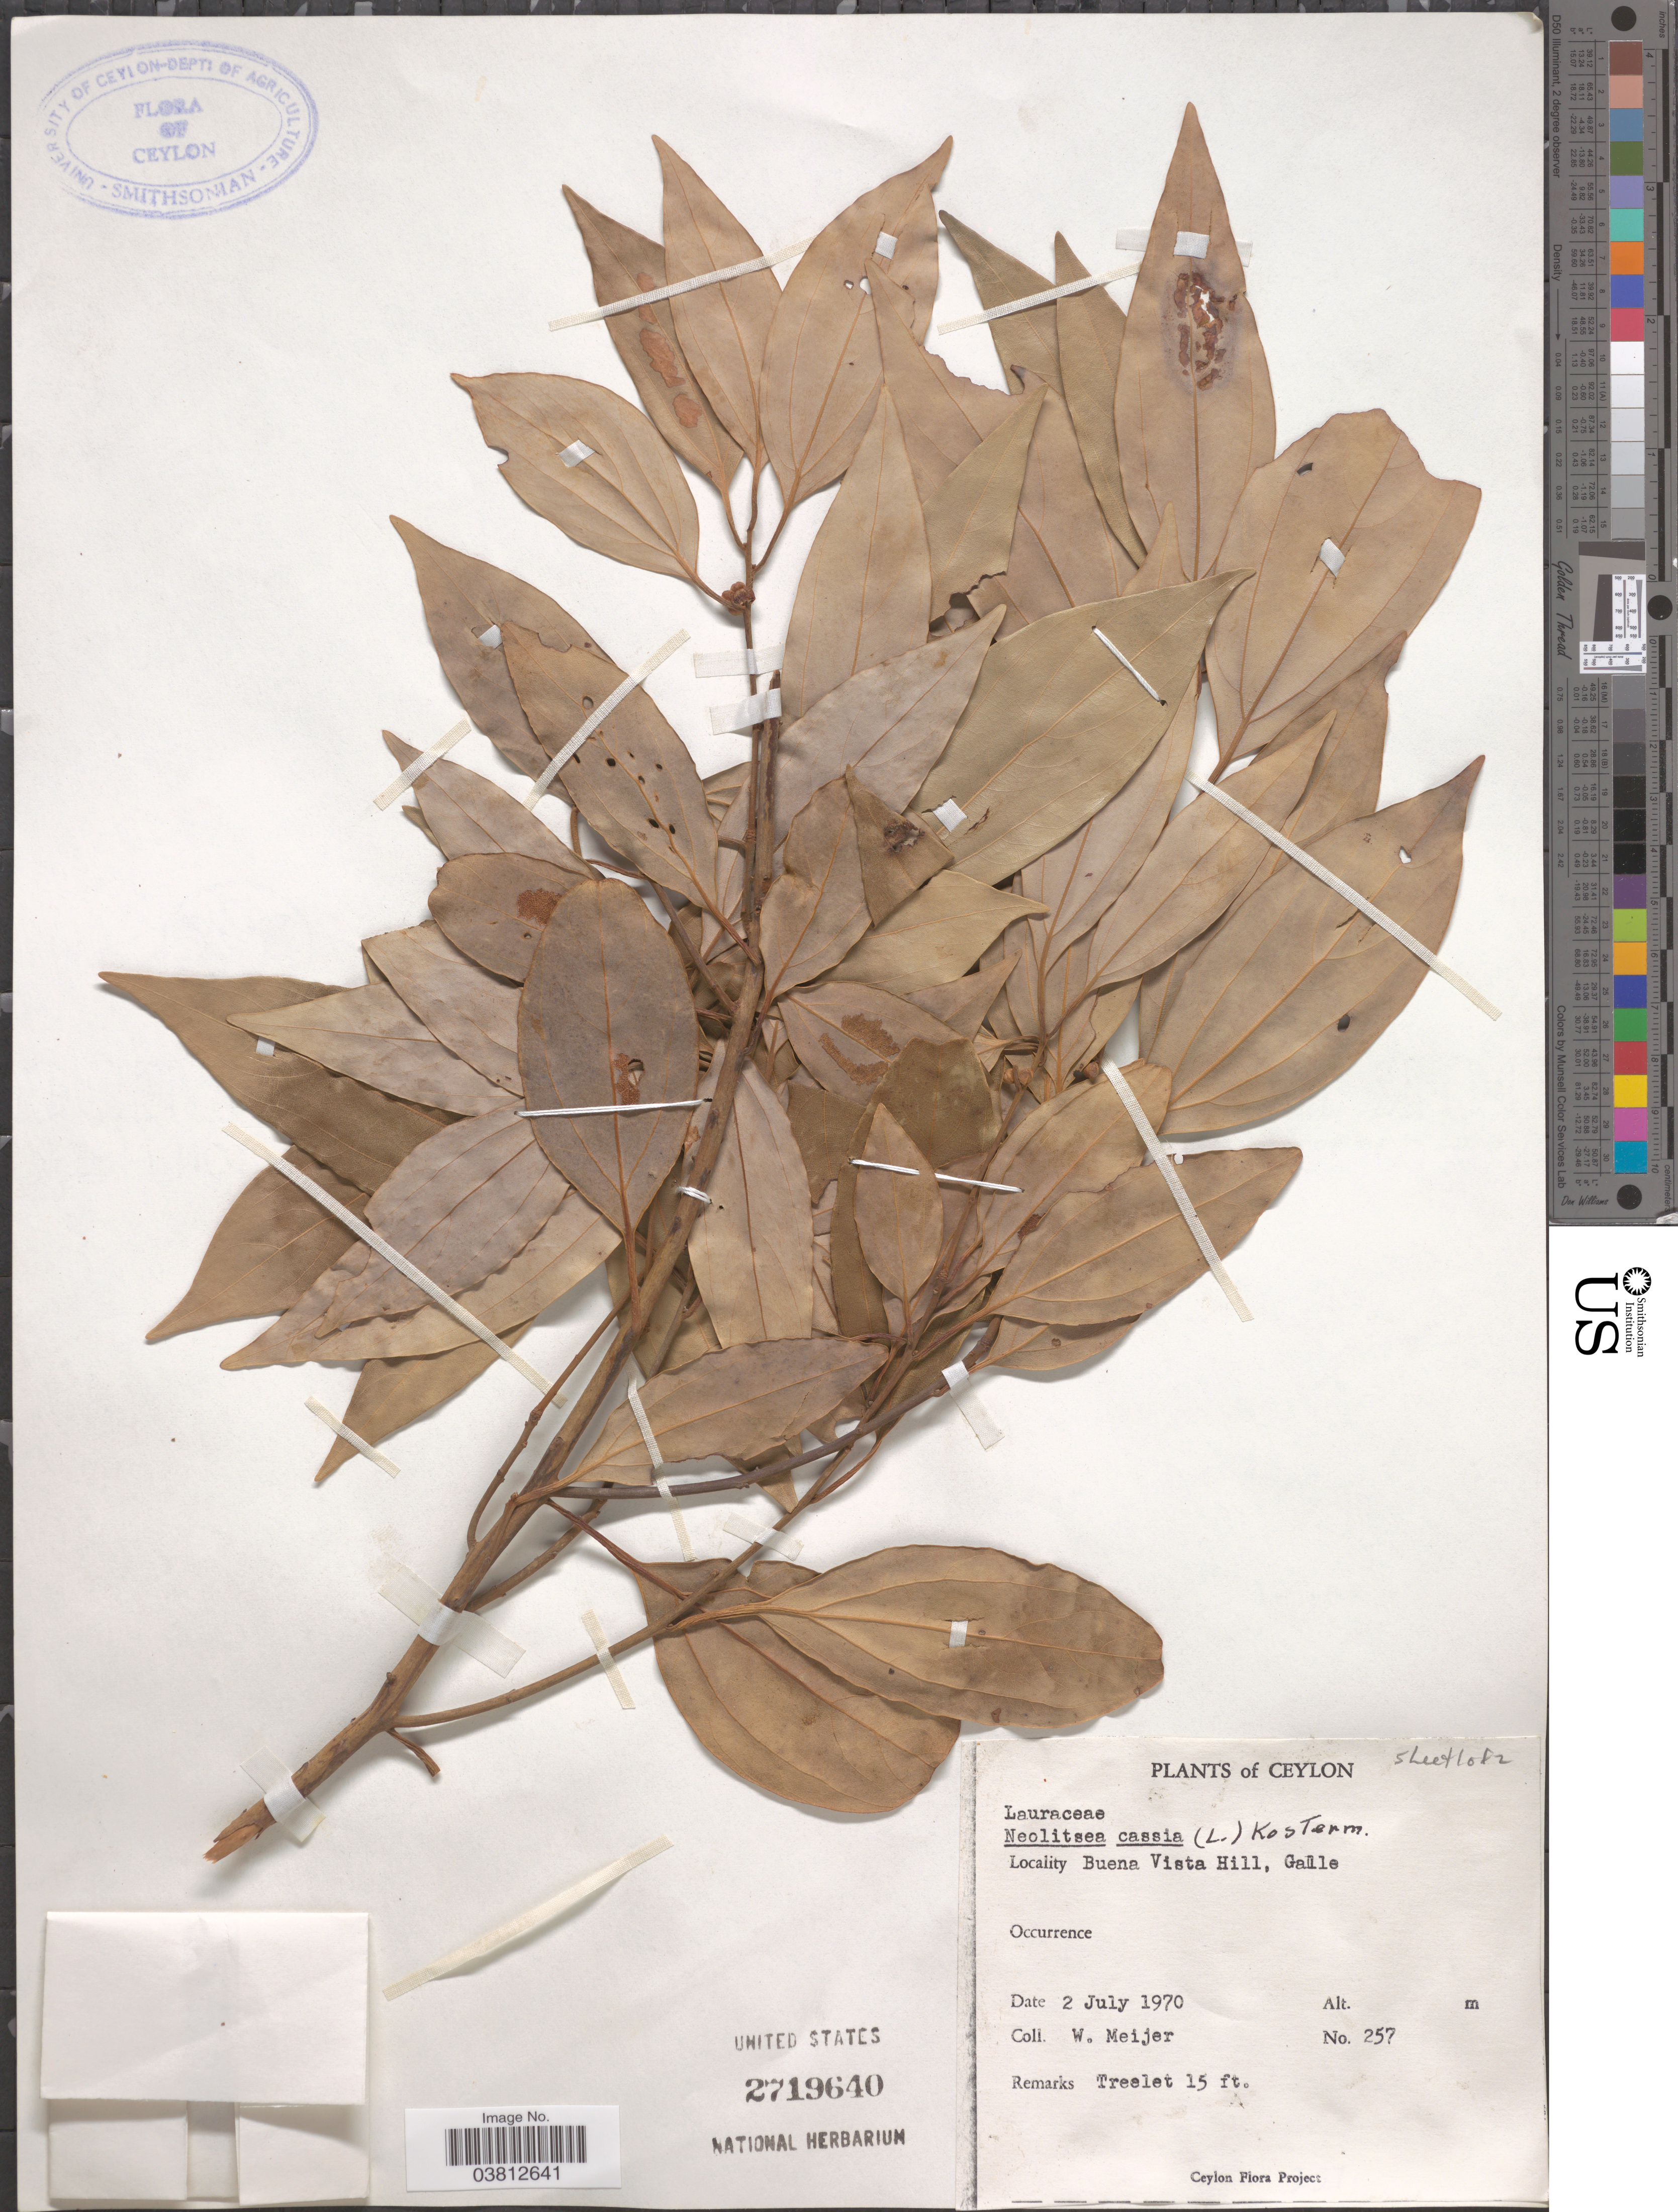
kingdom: Plantae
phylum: Tracheophyta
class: Magnoliopsida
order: Laurales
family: Lauraceae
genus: Neolitsea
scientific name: Neolitsea cassia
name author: (L.) Kosterm.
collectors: W. Meijer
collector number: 257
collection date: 1970-07-02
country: Sri Lanka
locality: Ceylon. Buena Vista Hill, Galle.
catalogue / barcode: US 2719640